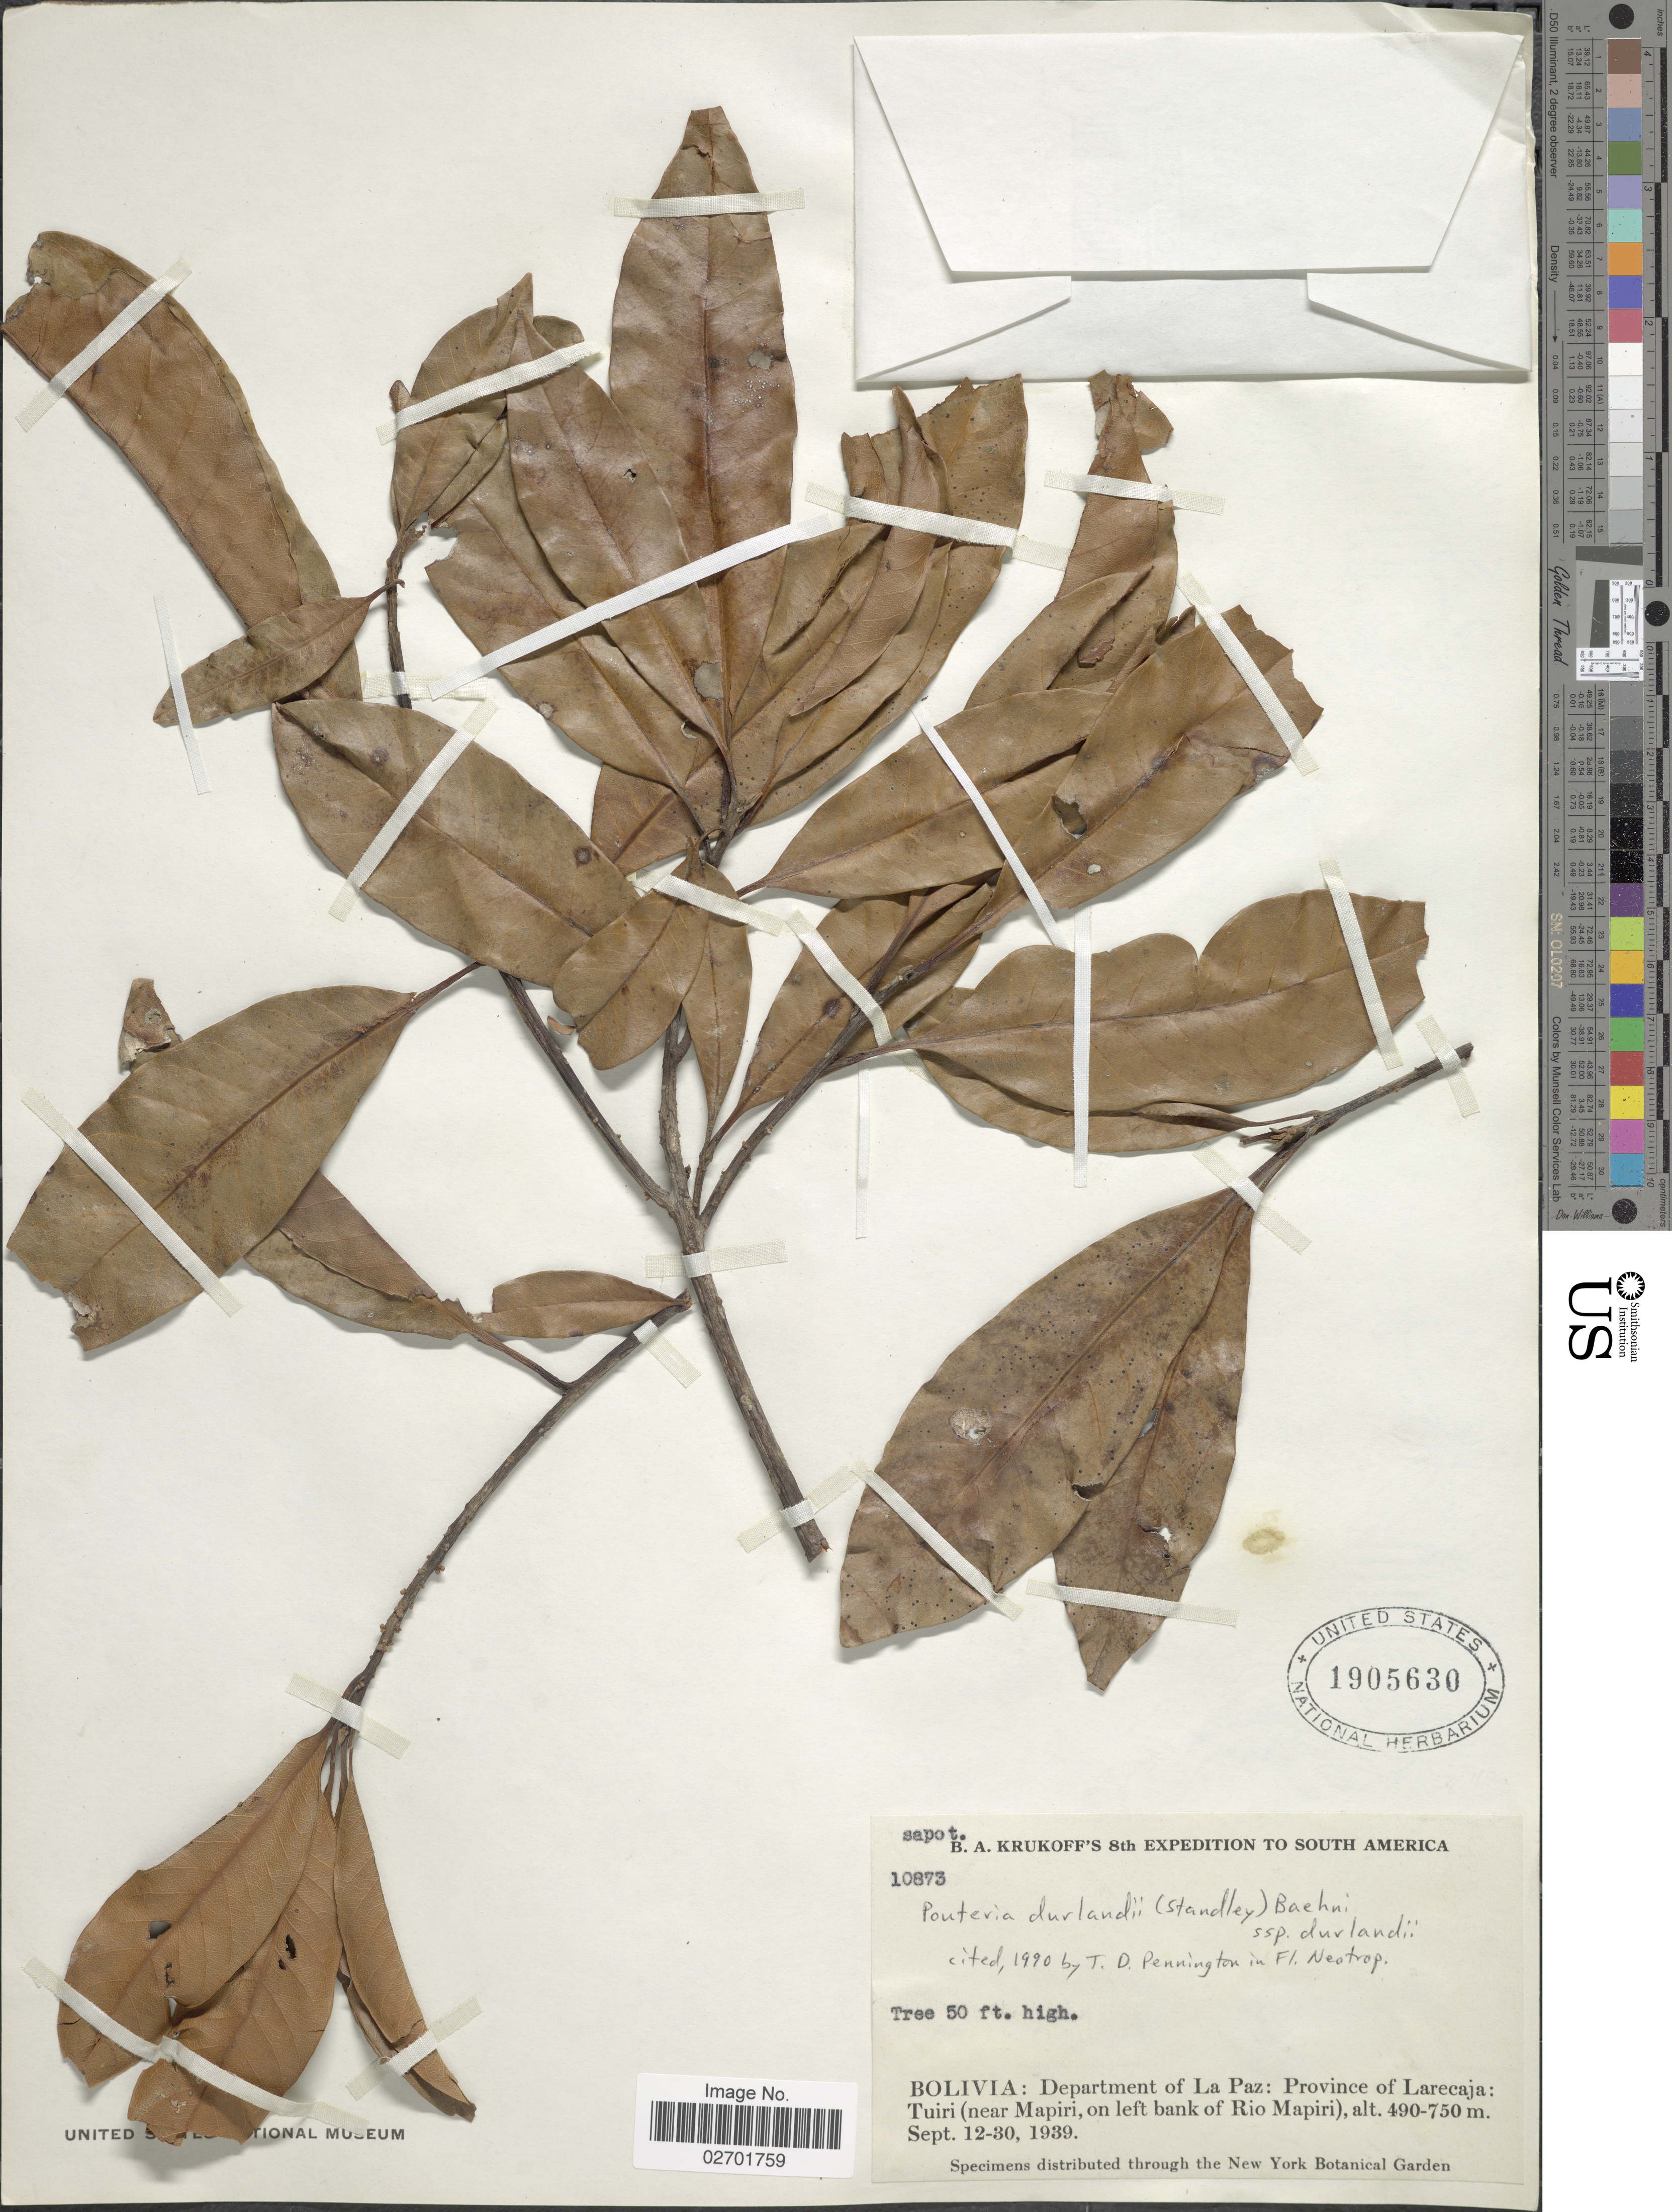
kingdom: Plantae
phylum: Tracheophyta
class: Magnoliopsida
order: Ericales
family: Sapotaceae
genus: Pouteria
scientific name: Pouteria durlandii subsp. durlandii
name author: (Standl.) Baehni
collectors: B. A. Krukoff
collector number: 10873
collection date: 1939-09-12/1939-09-30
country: Bolivia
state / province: La Paz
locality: Bolivia: Department of La Paz: Province of Larecaja: Tuiri (near Mapiri, on left bank of Rio Mapiri)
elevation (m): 490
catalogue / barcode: US 1905630